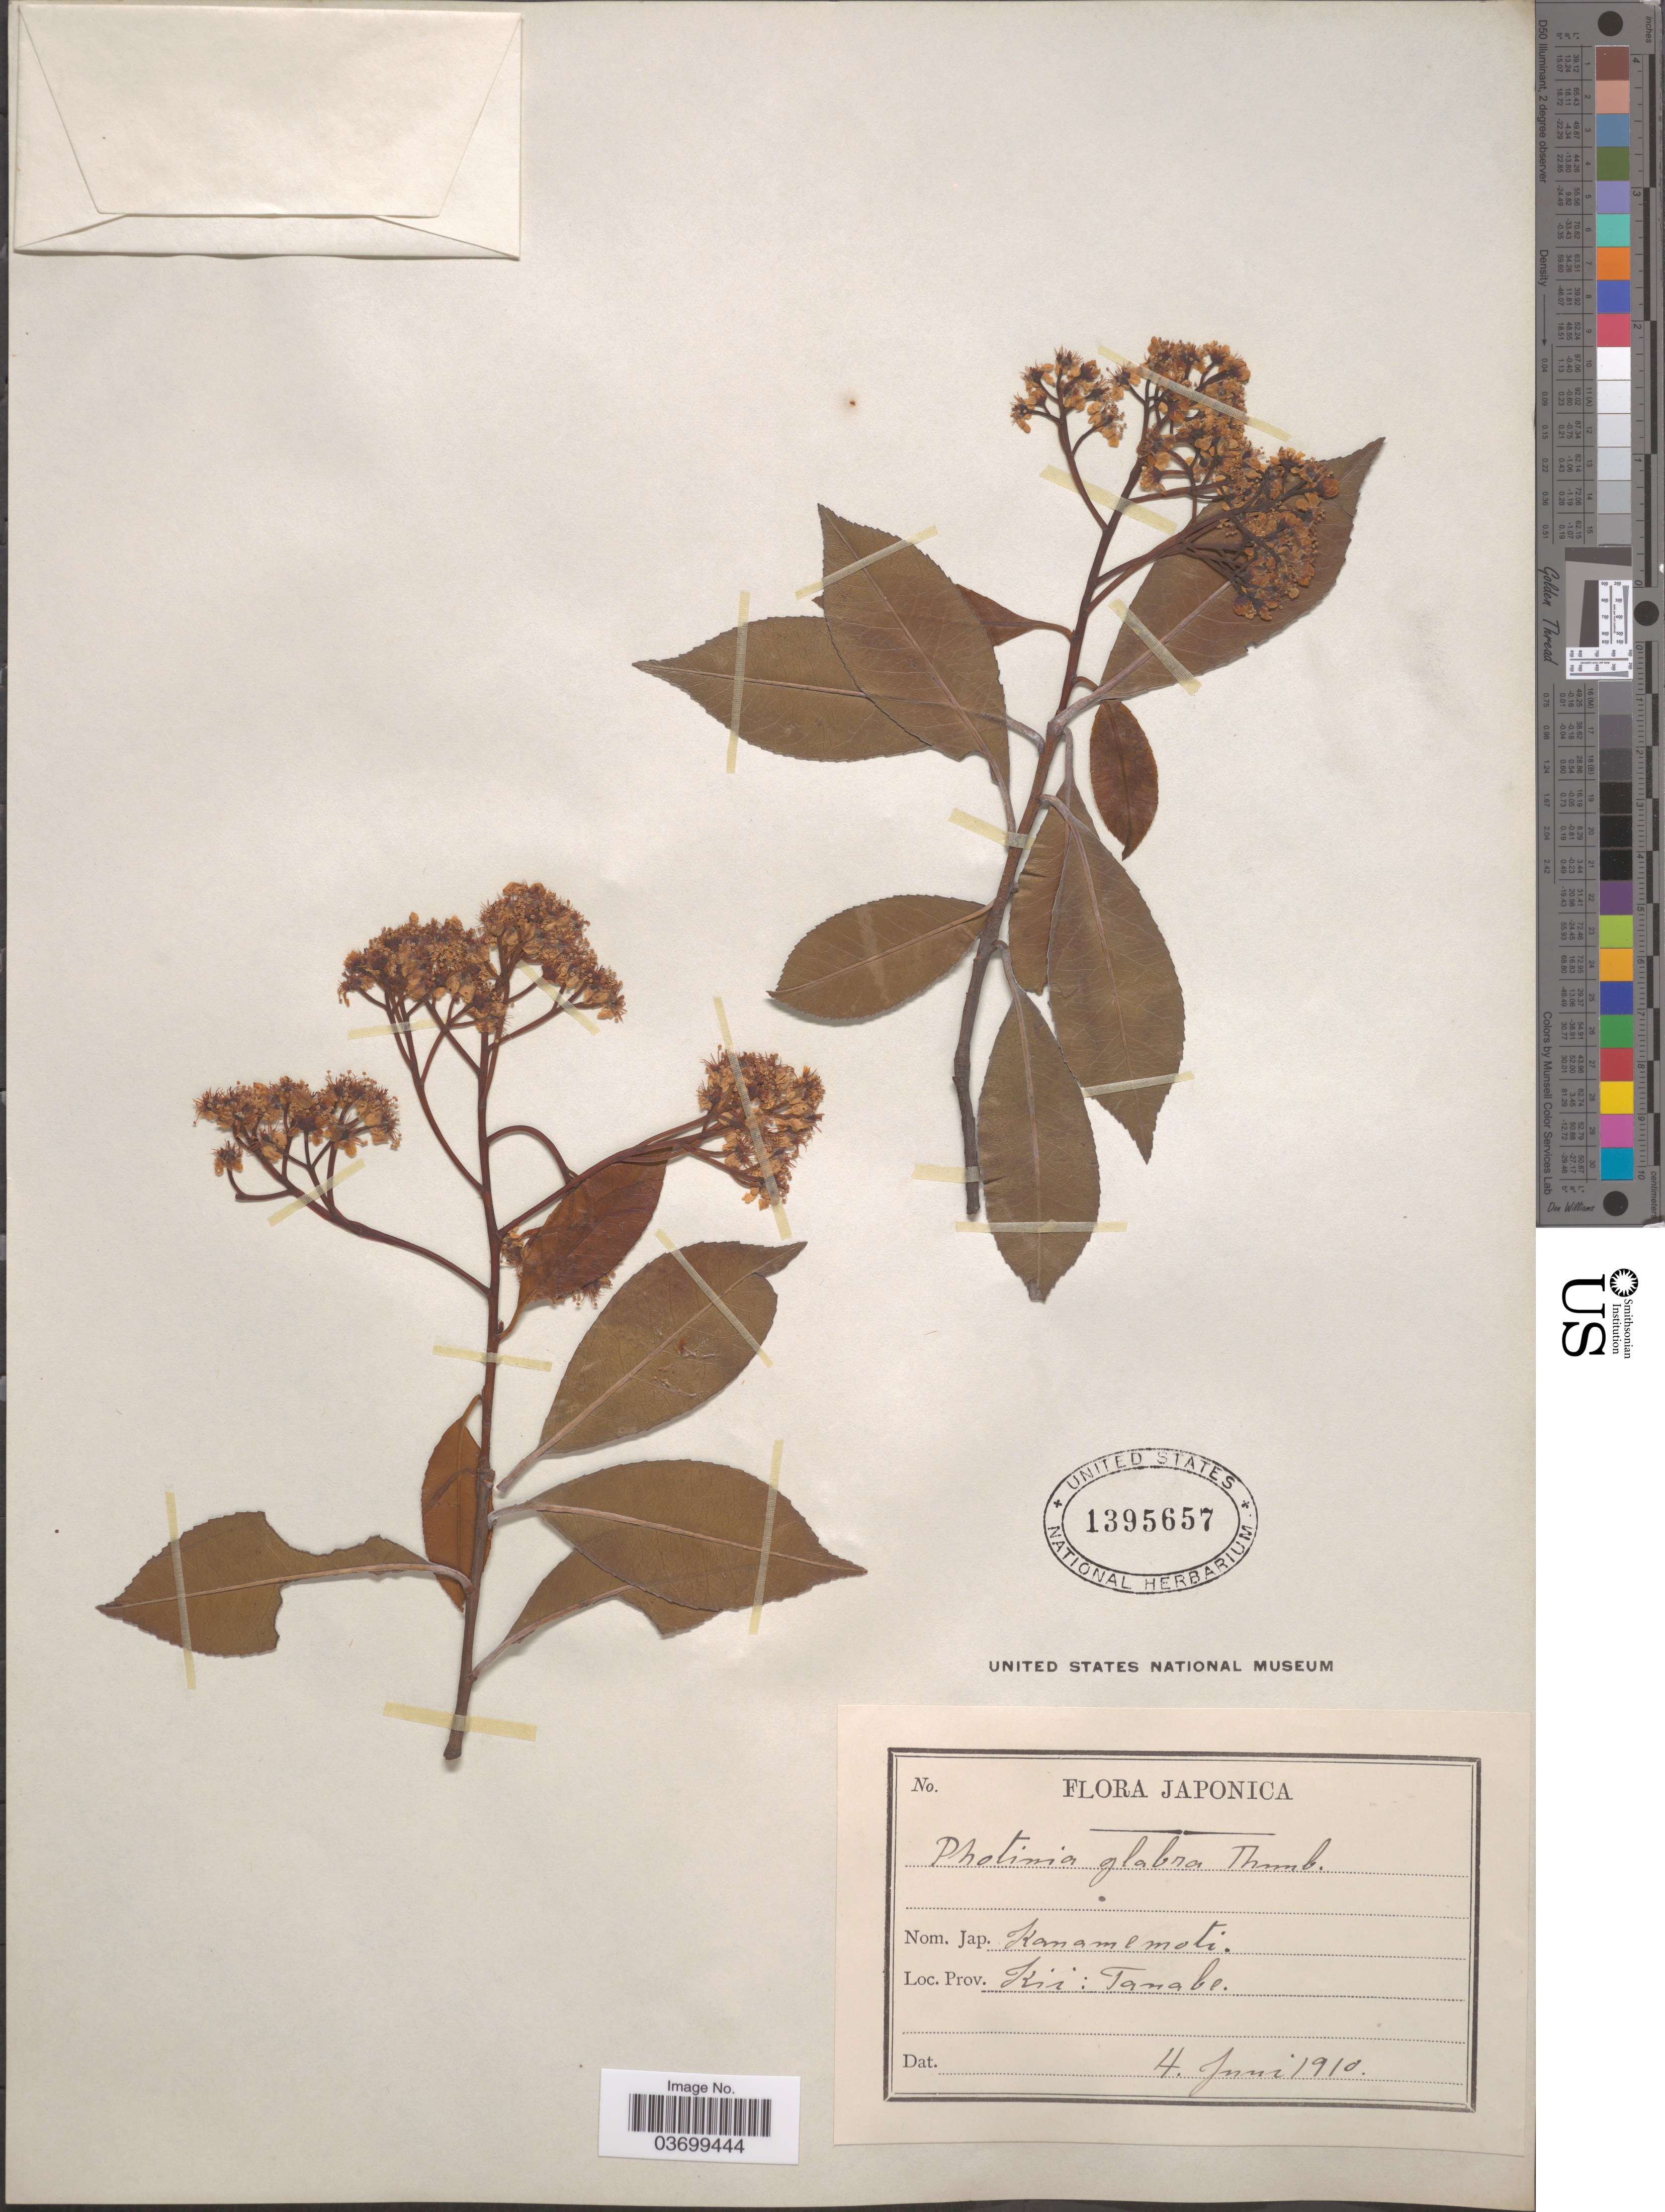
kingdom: Plantae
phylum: Tracheophyta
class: Magnoliopsida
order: Rosales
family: Rosaceae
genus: Photinia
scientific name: Photinia glabra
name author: (Thunb.) Jacob-Makoy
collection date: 1910-06-04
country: Japan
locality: Kii: Tanabe.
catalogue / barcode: US 1395657